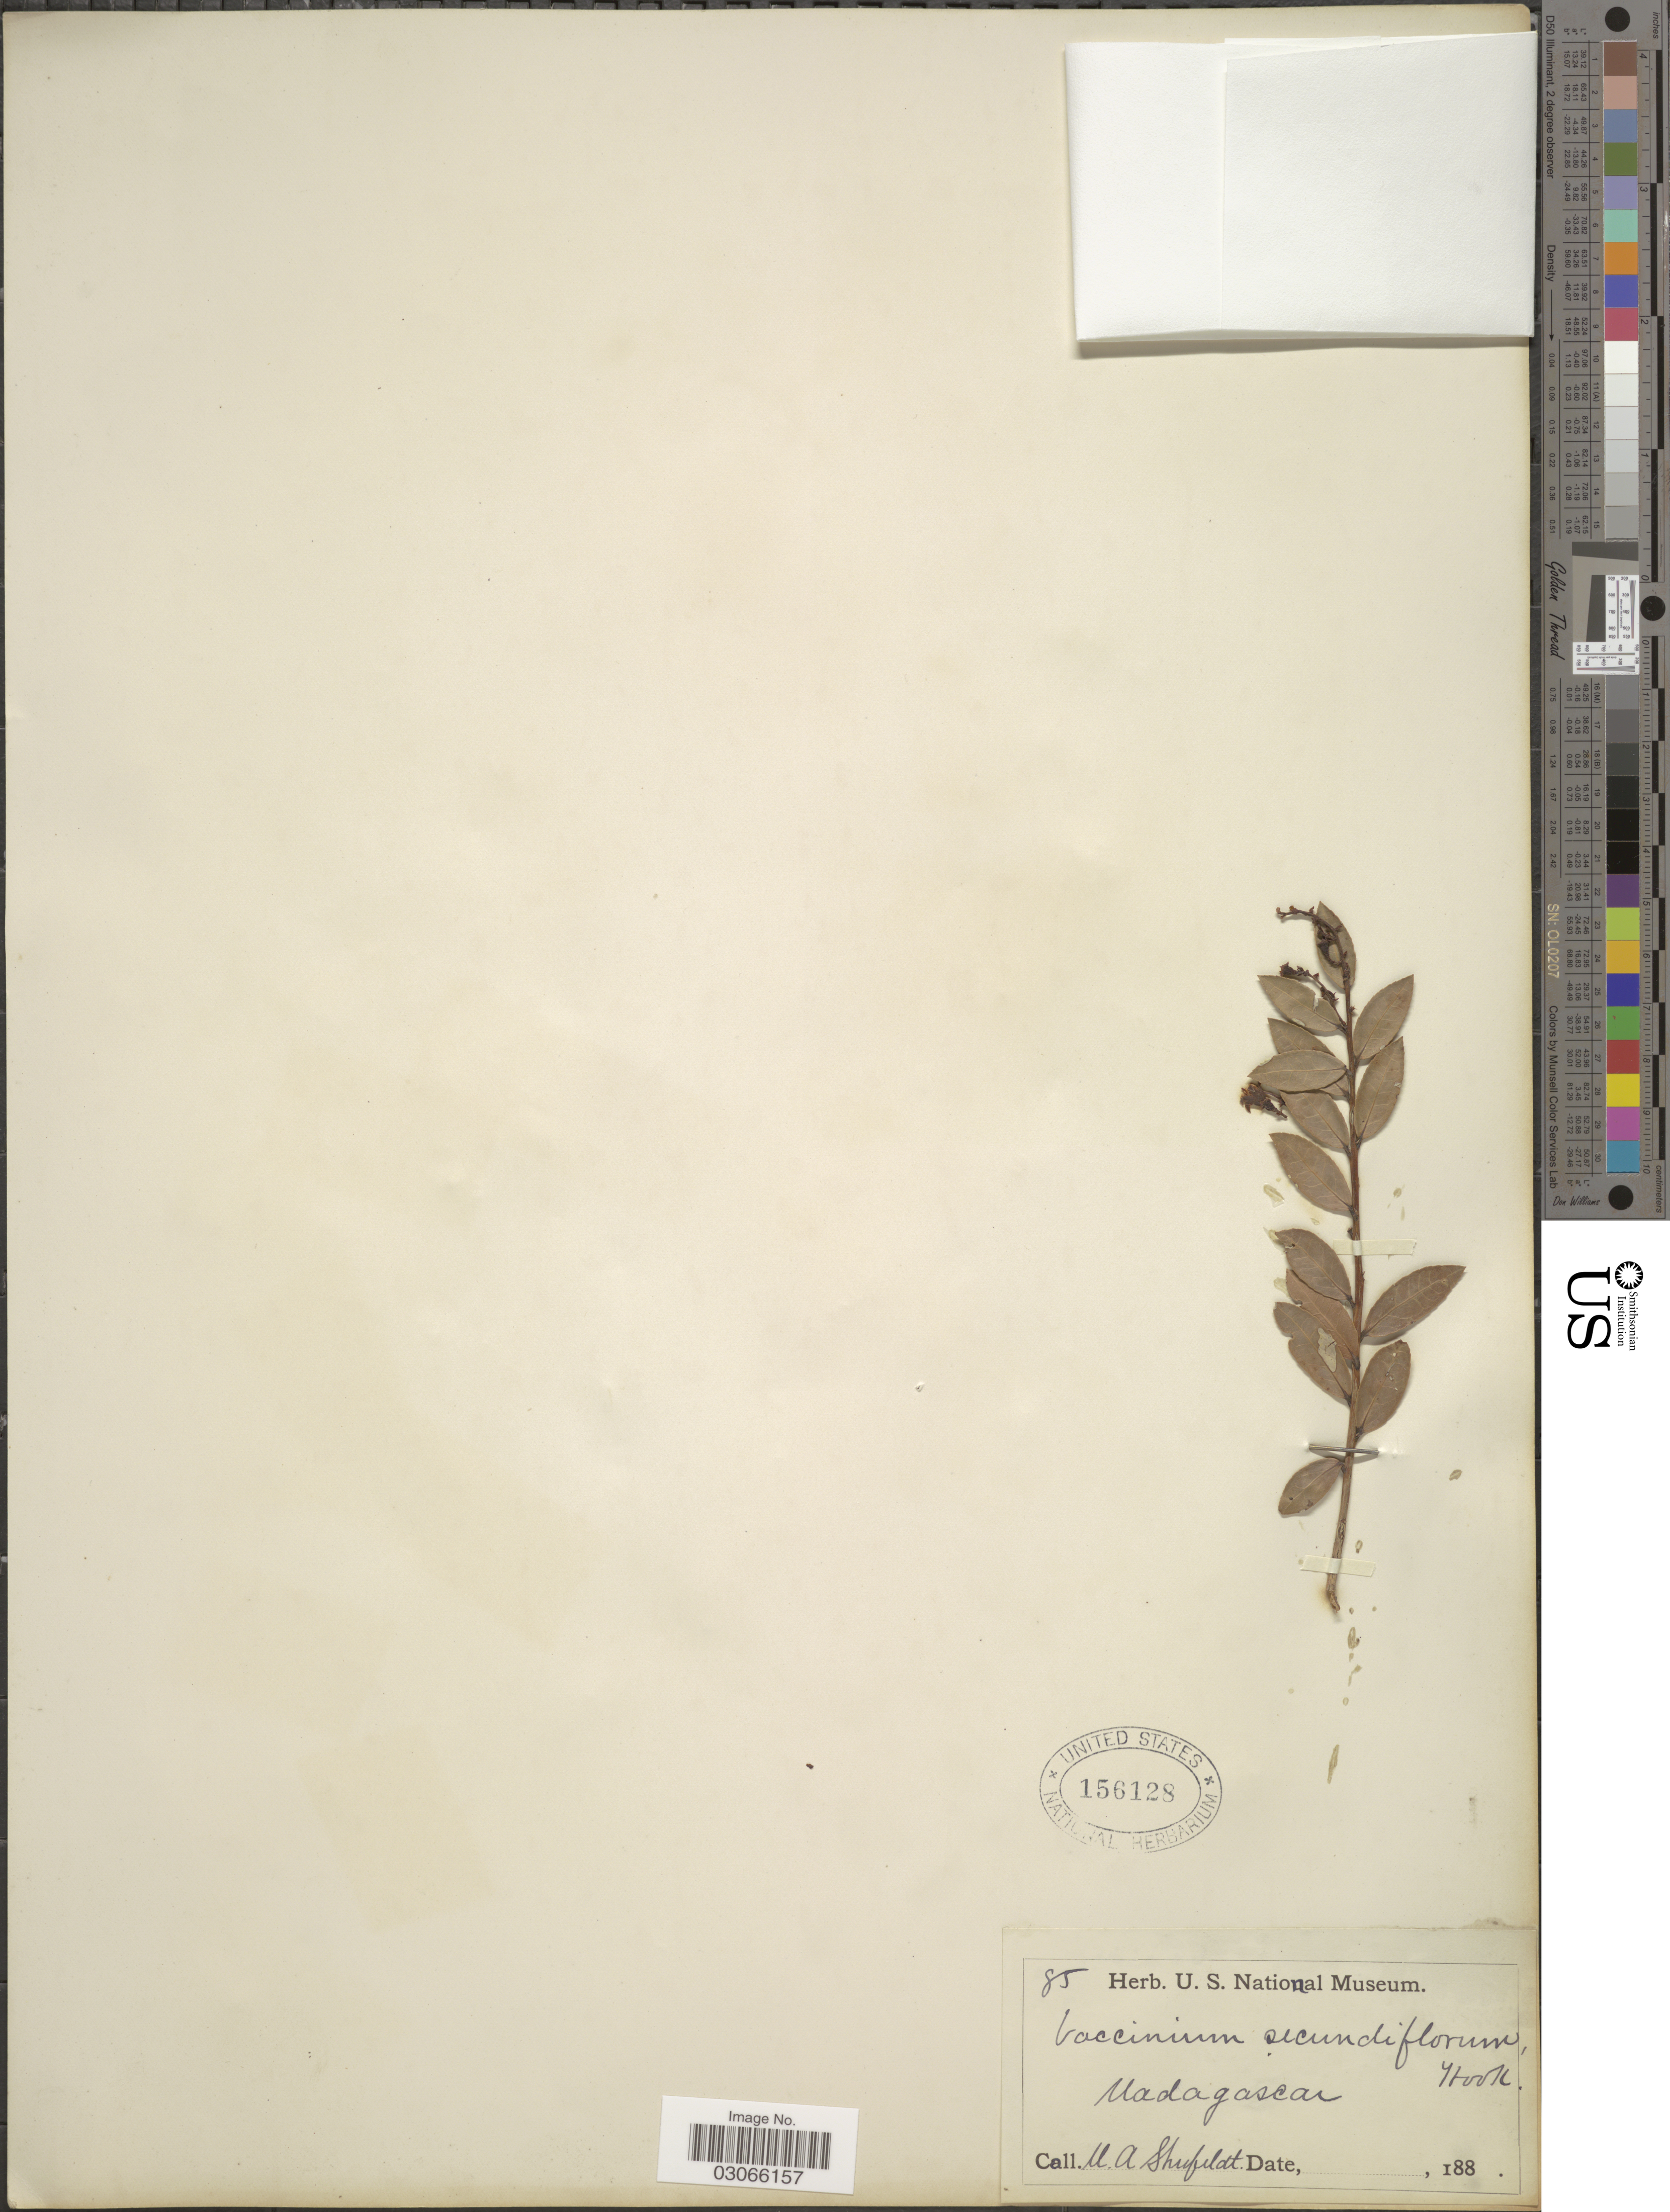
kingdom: Plantae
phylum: Tracheophyta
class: Magnoliopsida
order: Ericales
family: Ericaceae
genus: Vaccinium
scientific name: Vaccinium secundiflorum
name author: Hook.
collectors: U. Shufelat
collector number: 85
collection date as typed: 188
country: Madagascar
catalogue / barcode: US 156128